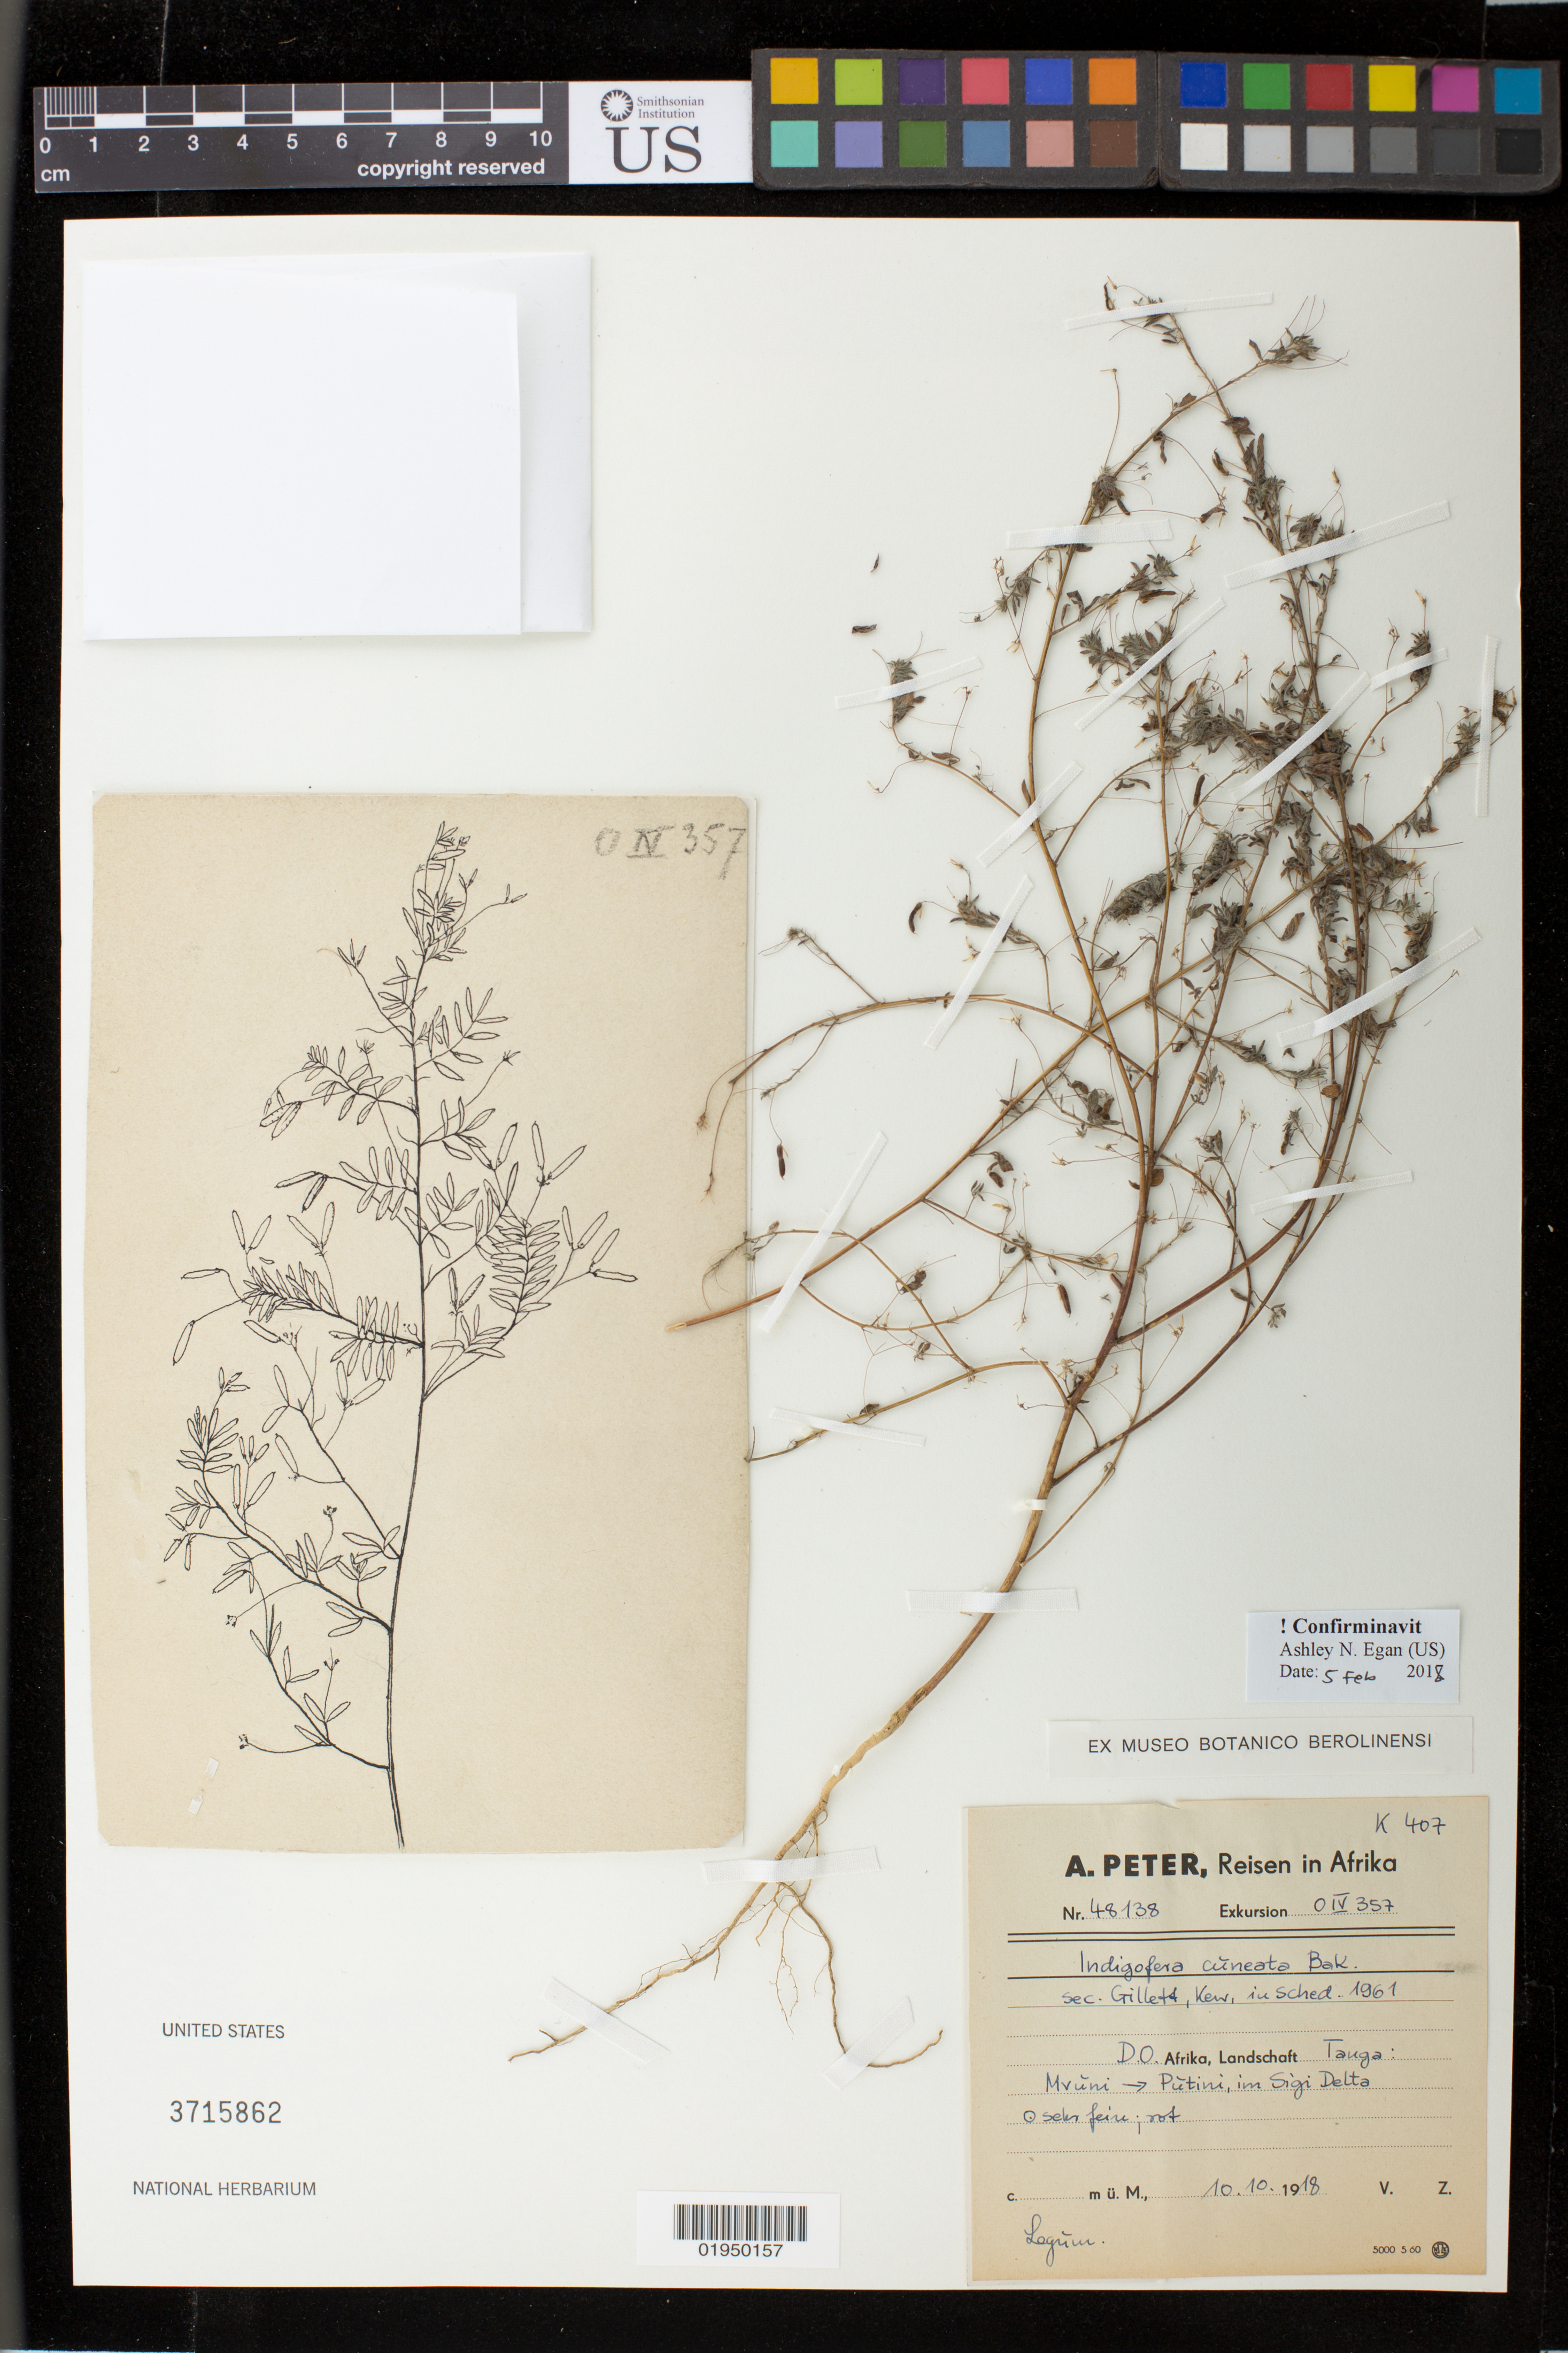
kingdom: Plantae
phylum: Tracheophyta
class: Magnoliopsida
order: Fabales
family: Fabaceae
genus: Indigofera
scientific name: Indigofera cuneata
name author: Oliv.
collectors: Log.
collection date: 1918-10-10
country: Tanzania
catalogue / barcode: US 3715862